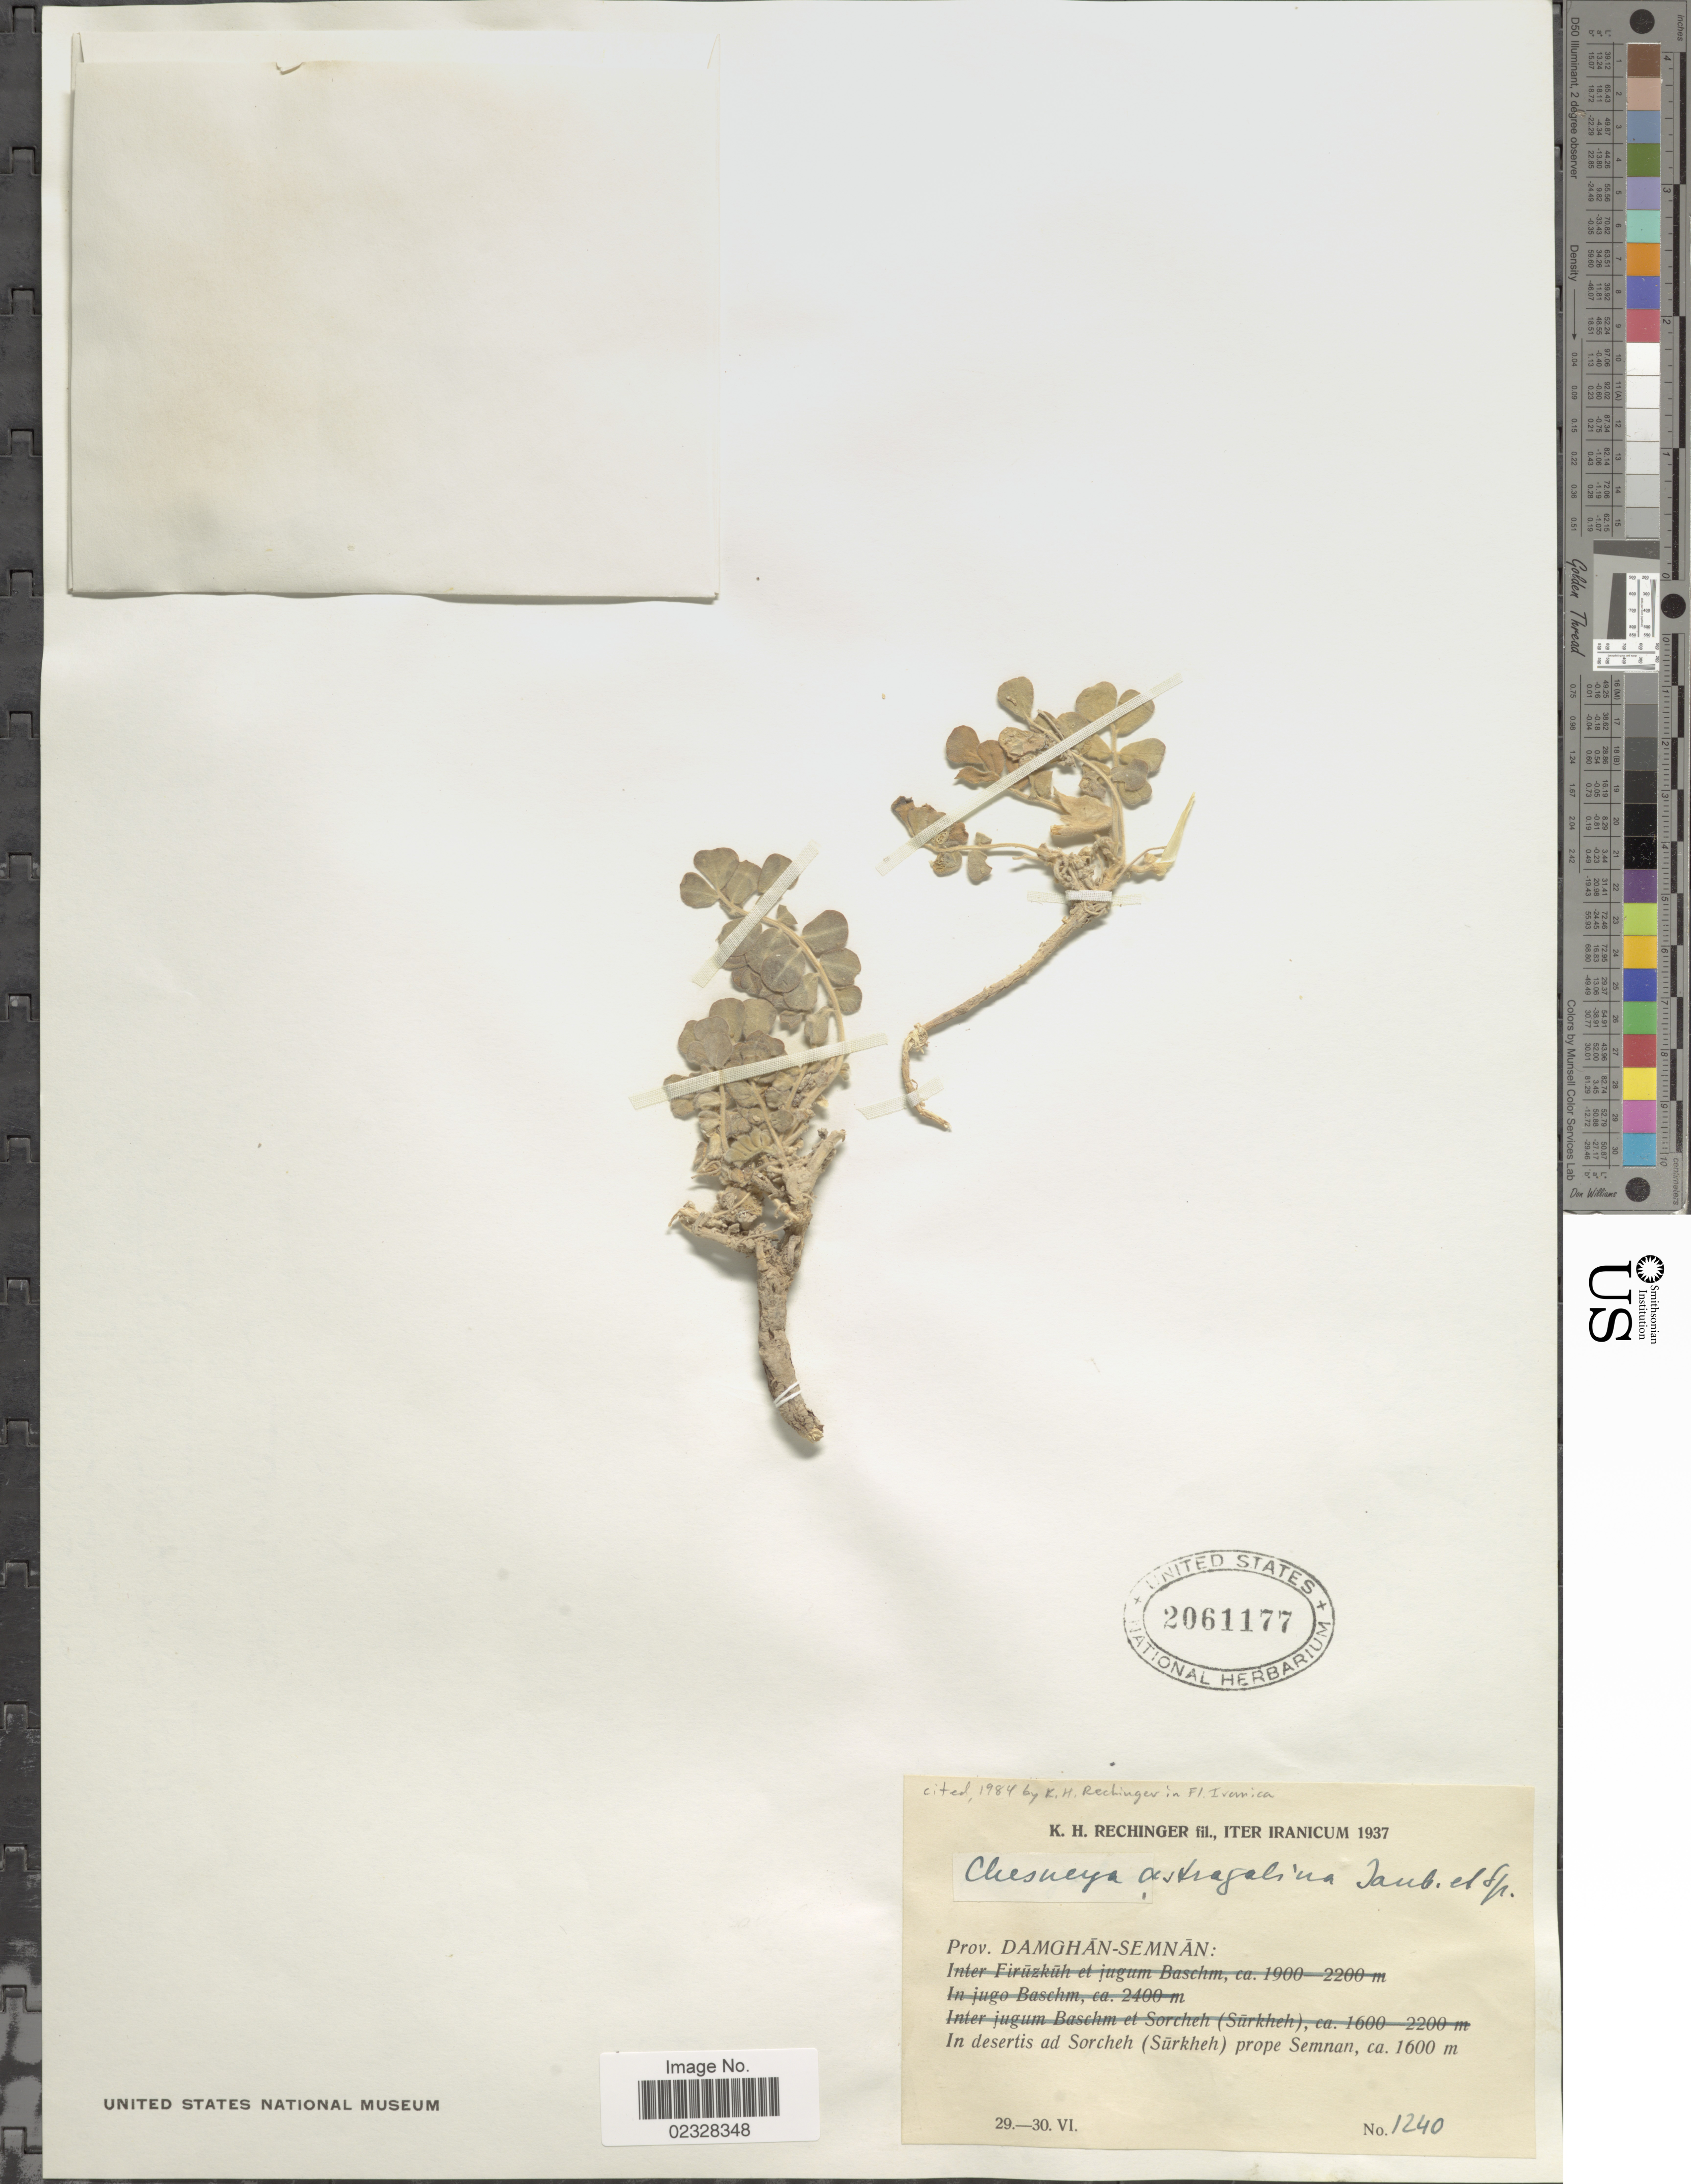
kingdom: Plantae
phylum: Tracheophyta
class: Magnoliopsida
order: Fabales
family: Fabaceae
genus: Chesneya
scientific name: Chesneya astragalina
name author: Jaub. & Spach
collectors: K. H. Rechinger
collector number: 1240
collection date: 1937-06-29/1937-06-30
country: Iran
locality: Iter Iranicum, Prov. Damghan-Semnan, in desertis ad Sorcheh (Surkheh) prope Semnan.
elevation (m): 1600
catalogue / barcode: US 2061177